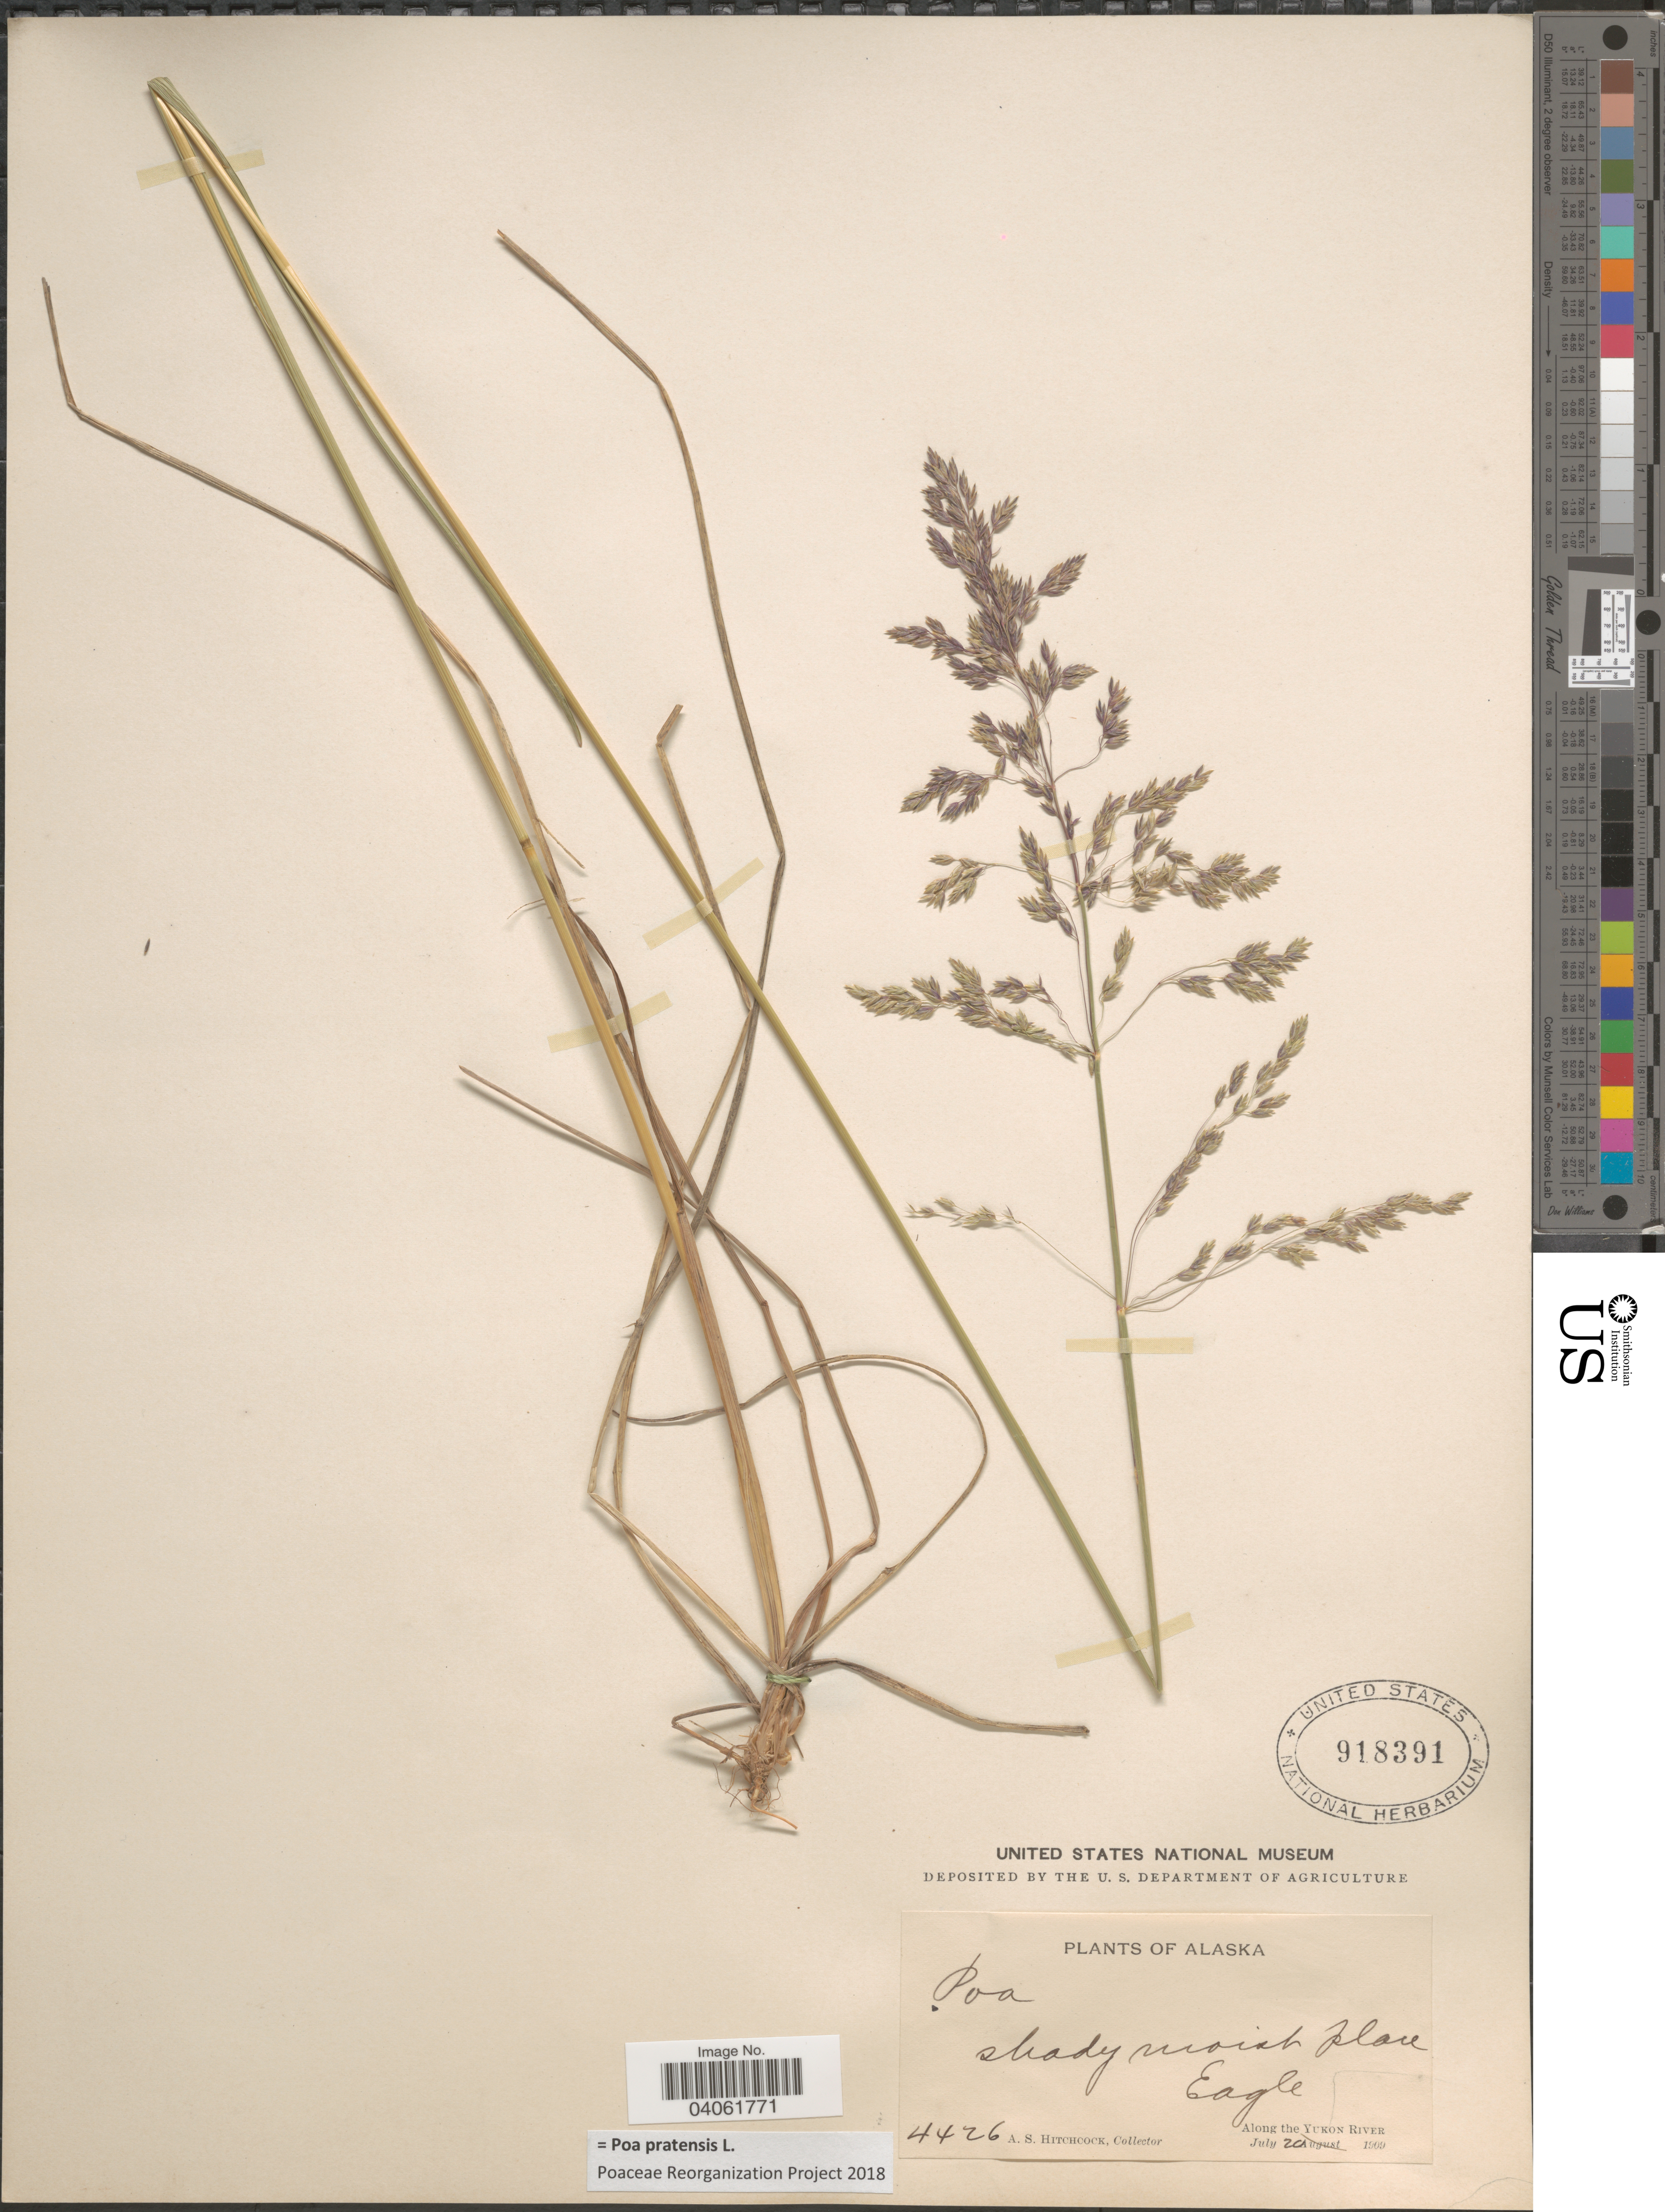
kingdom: Plantae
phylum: Tracheophyta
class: Liliopsida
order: Poales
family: Poaceae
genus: Poa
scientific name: Poa pratensis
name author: L.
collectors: A. S. Hitchcock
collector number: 4426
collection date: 1909-07-20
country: United States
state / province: Alaska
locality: Eagle. Along the Yukon River.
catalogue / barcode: US 918391